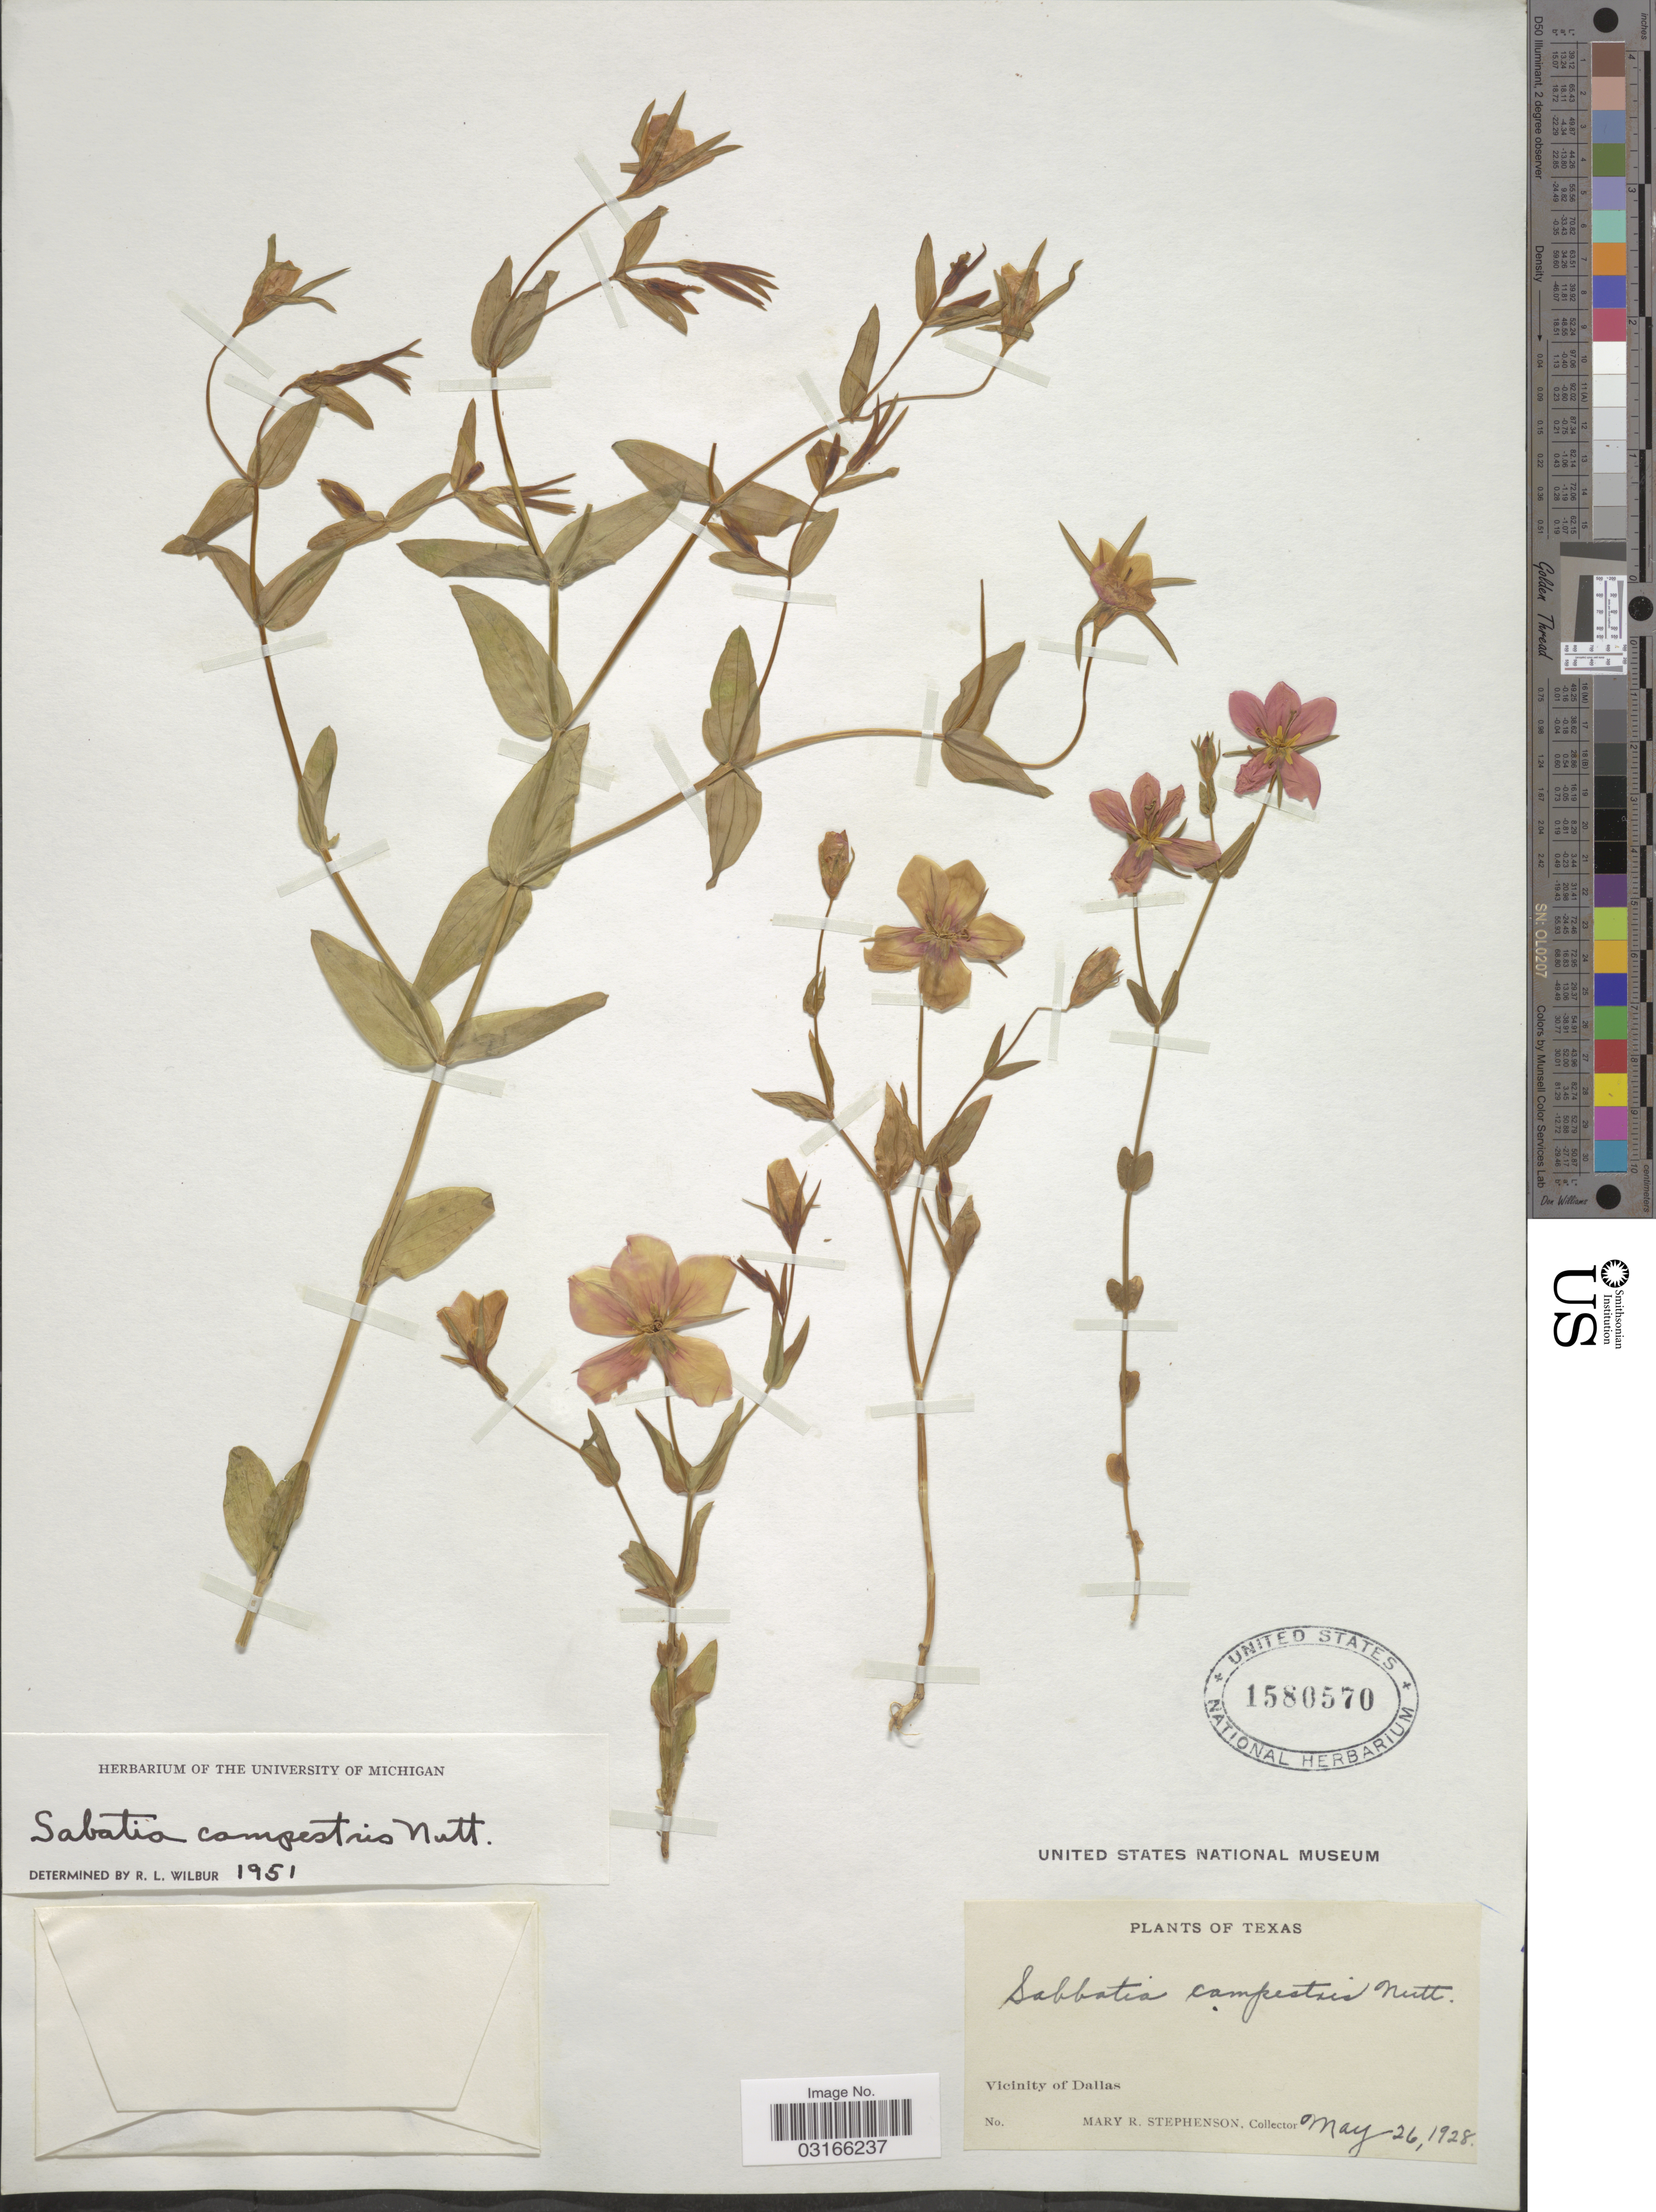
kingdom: Plantae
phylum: Tracheophyta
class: Magnoliopsida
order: Gentianales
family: Gentianaceae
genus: Sabatia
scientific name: Sabatia campestris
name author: Nutt.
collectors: M. Stephenson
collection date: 1928-05-26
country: United States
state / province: Texas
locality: Vicinity of Dallas.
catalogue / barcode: US 1580570